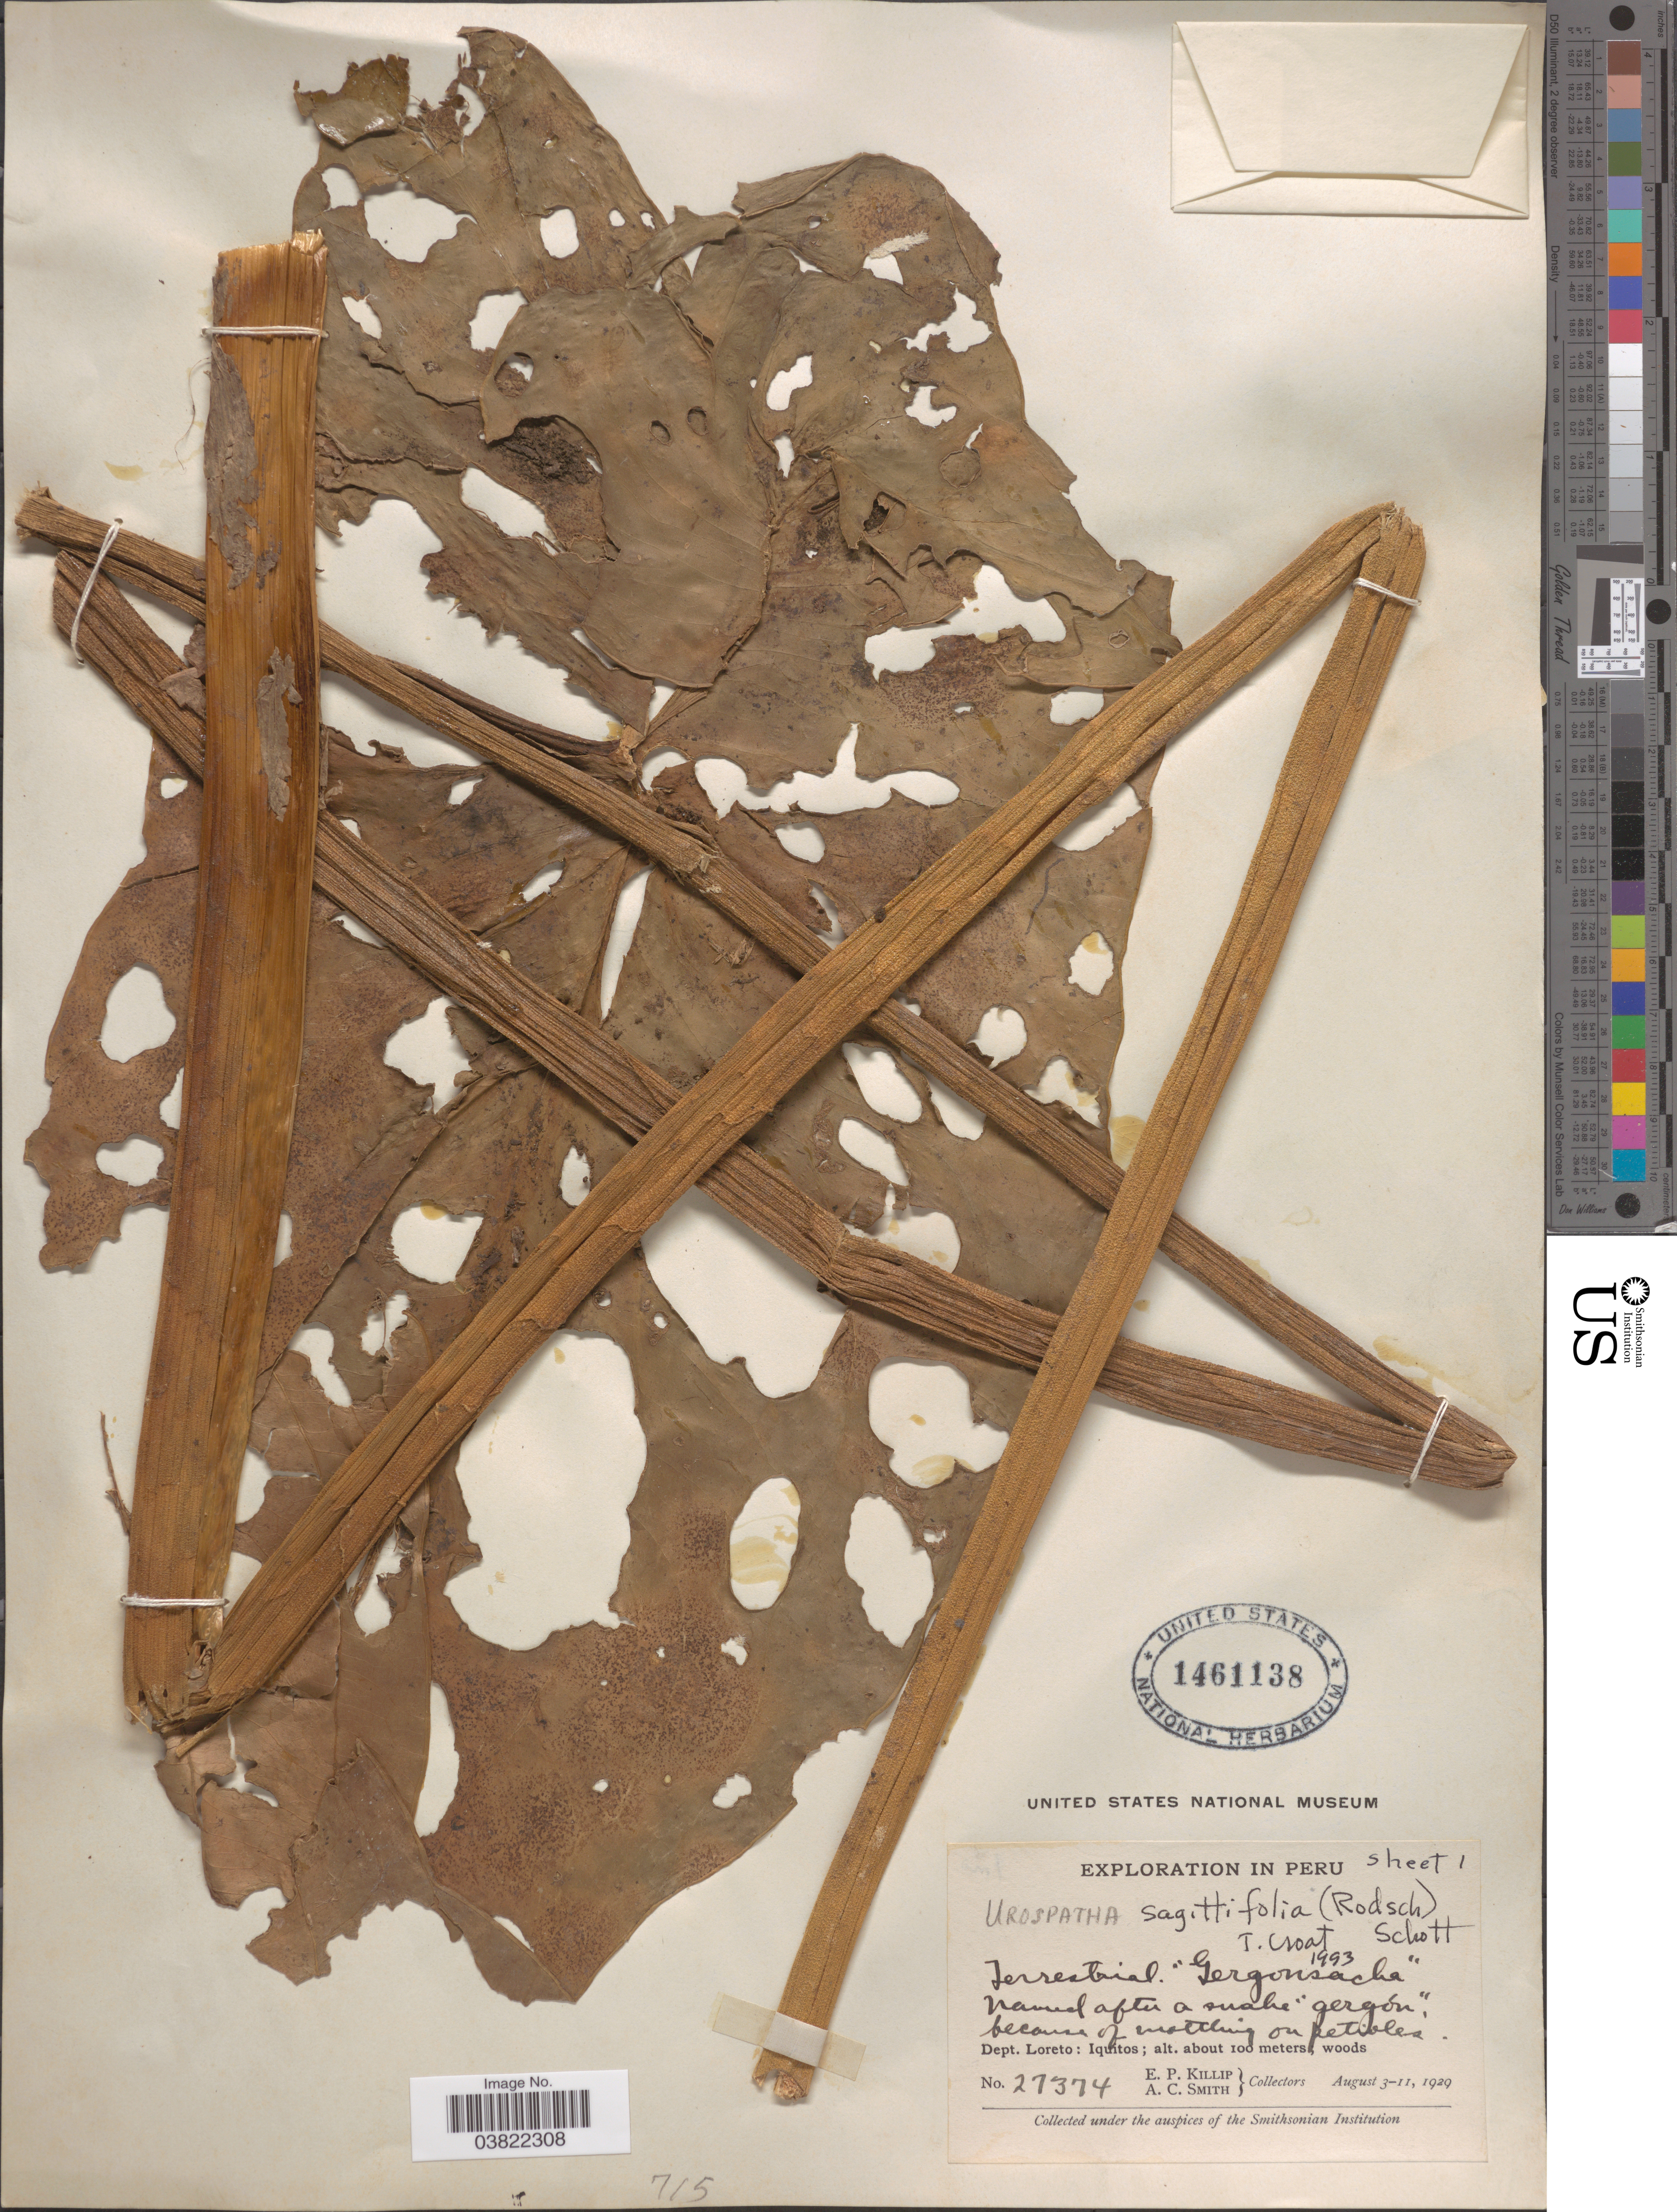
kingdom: Plantae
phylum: Tracheophyta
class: Liliopsida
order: Alismatales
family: Araceae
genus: Urospatha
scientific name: Urospatha sagittifolia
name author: (Rudge) Schott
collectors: E. P. Killip & A. C. Smith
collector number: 27374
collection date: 1929-08-03/1929-08-11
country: Peru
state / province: Loreto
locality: Dept. Loreto: Iquitos.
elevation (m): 100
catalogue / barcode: US 1461138